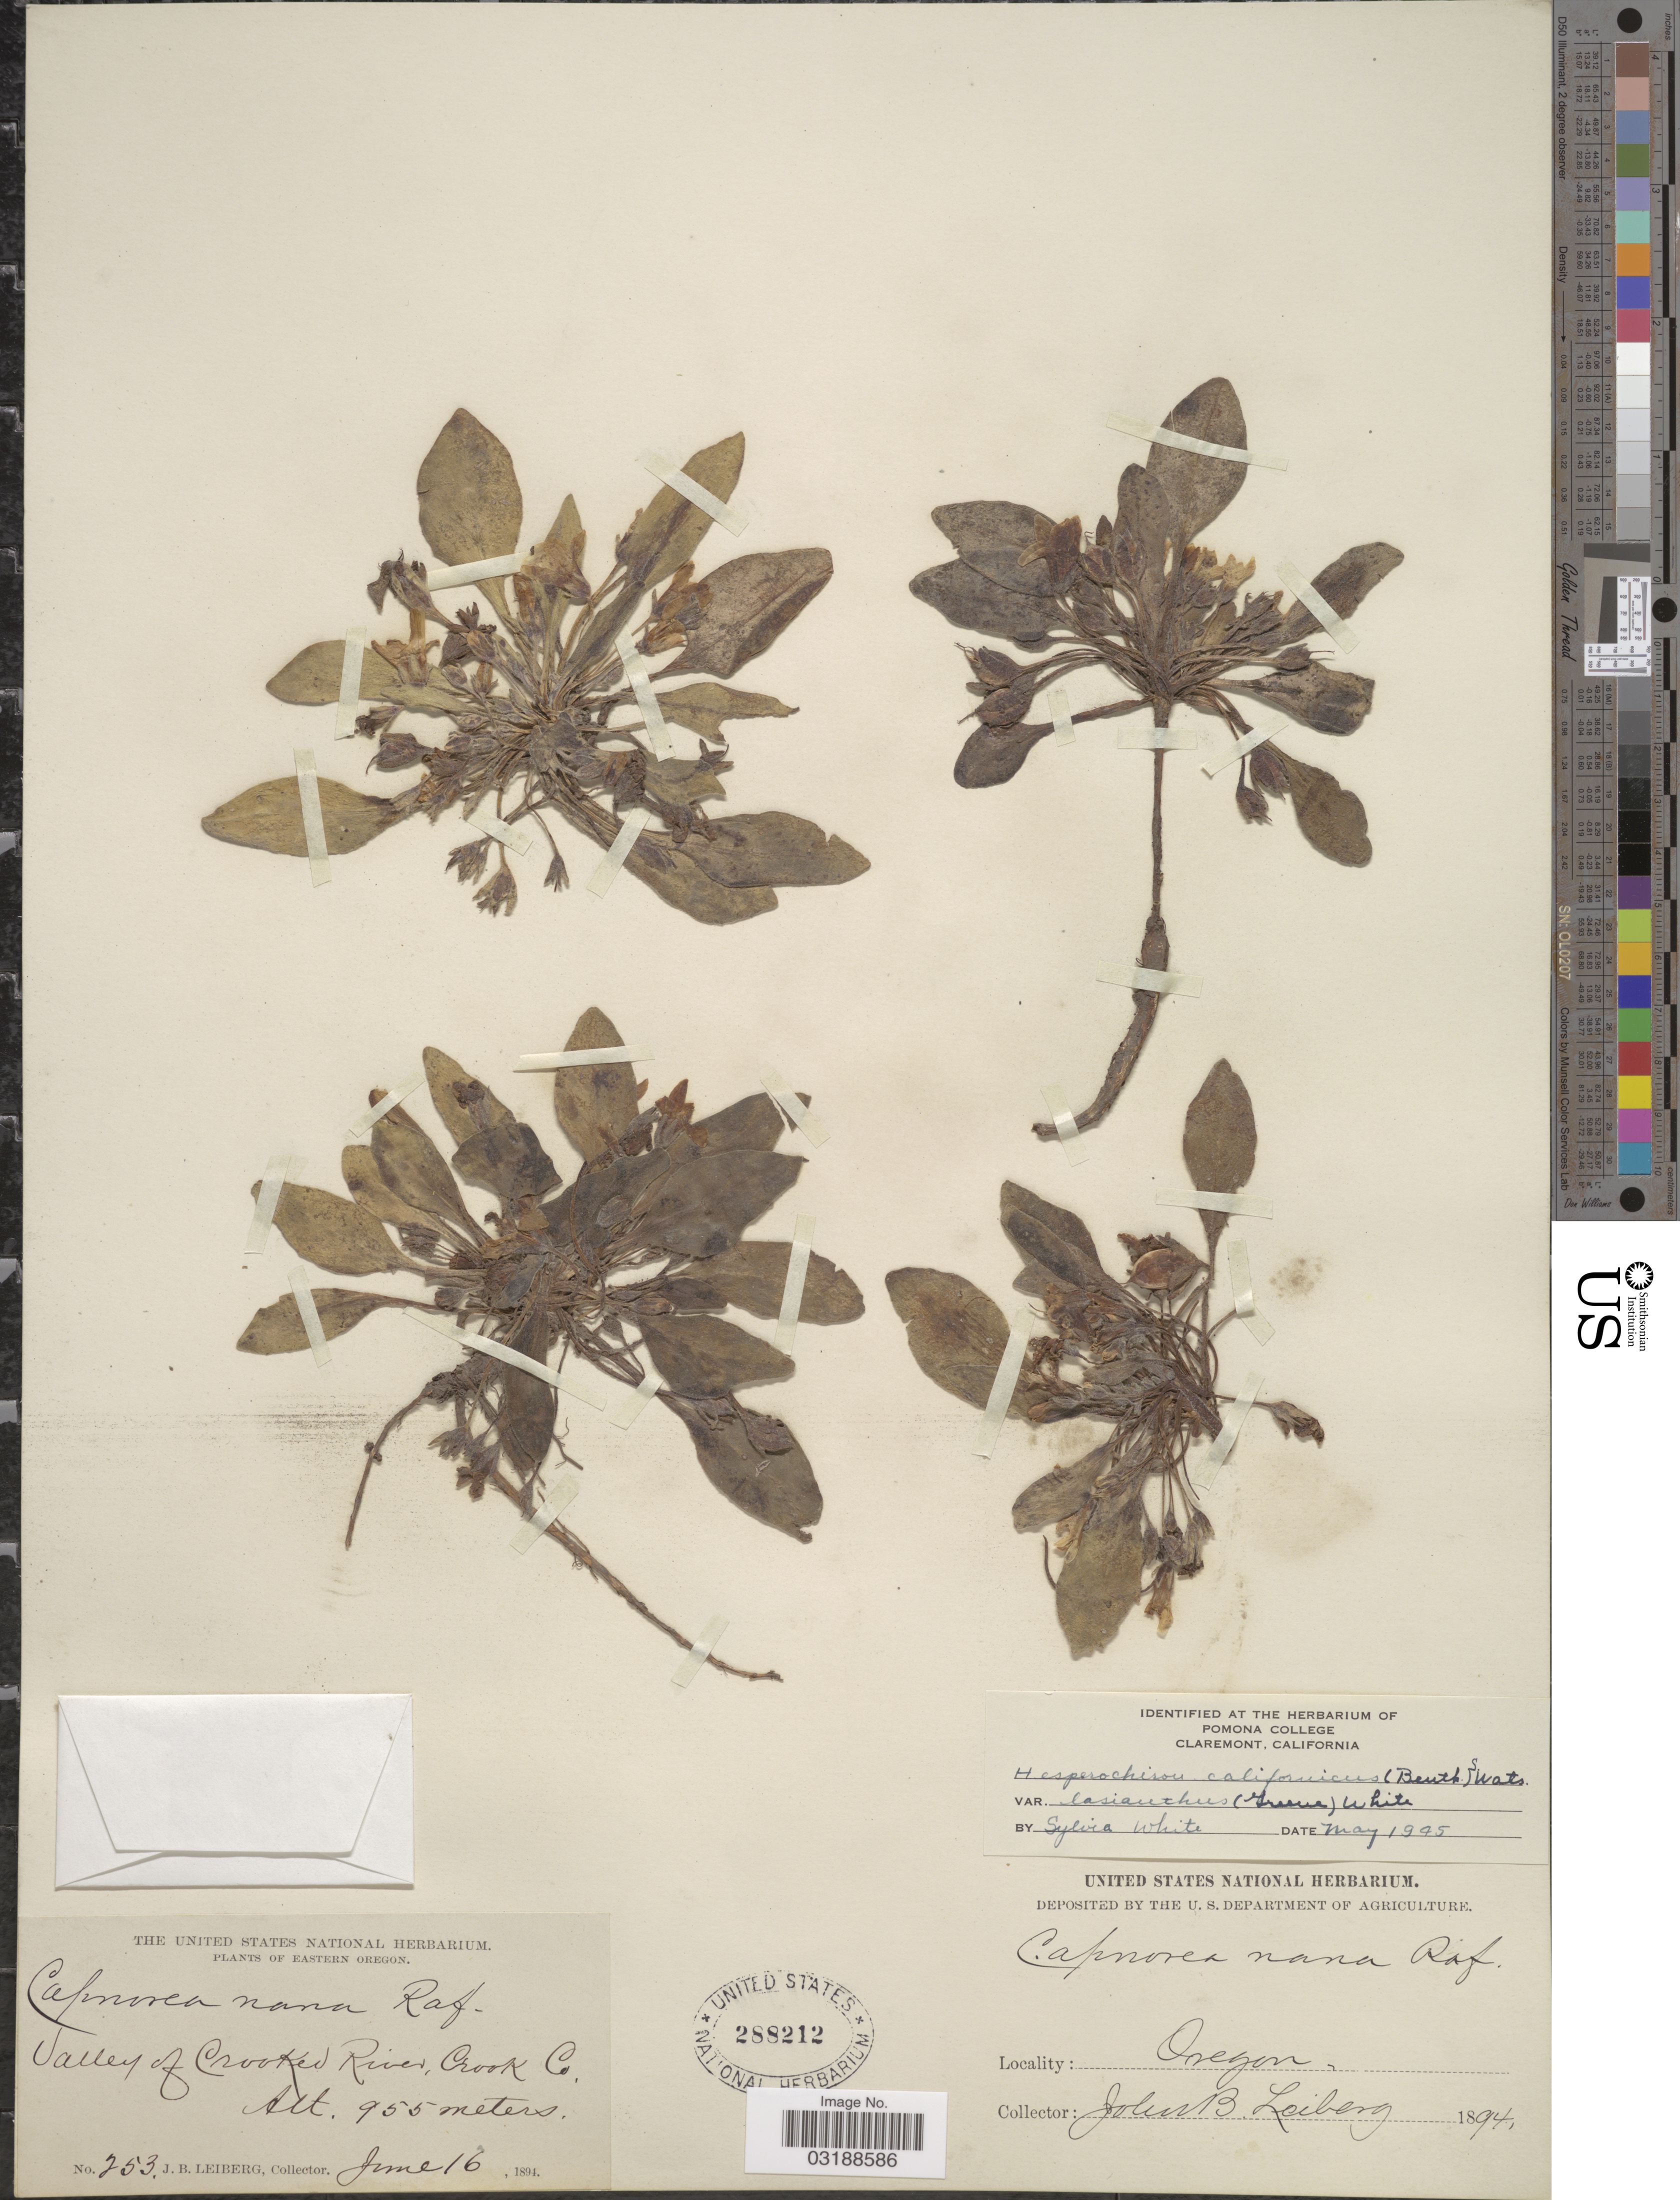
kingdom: Plantae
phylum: Tracheophyta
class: Magnoliopsida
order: Boraginales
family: Hydrophyllaceae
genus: Hesperochiron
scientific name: Hesperochiron californicus var. lasianthus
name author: (Kellogg) Brand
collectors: J. B. Leiberg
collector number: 253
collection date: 1894-06-16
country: United States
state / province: Oregon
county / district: Crook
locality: Eastern Oregon, Valley of Crooked River, Crook Co.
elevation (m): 955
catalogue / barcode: US 288212